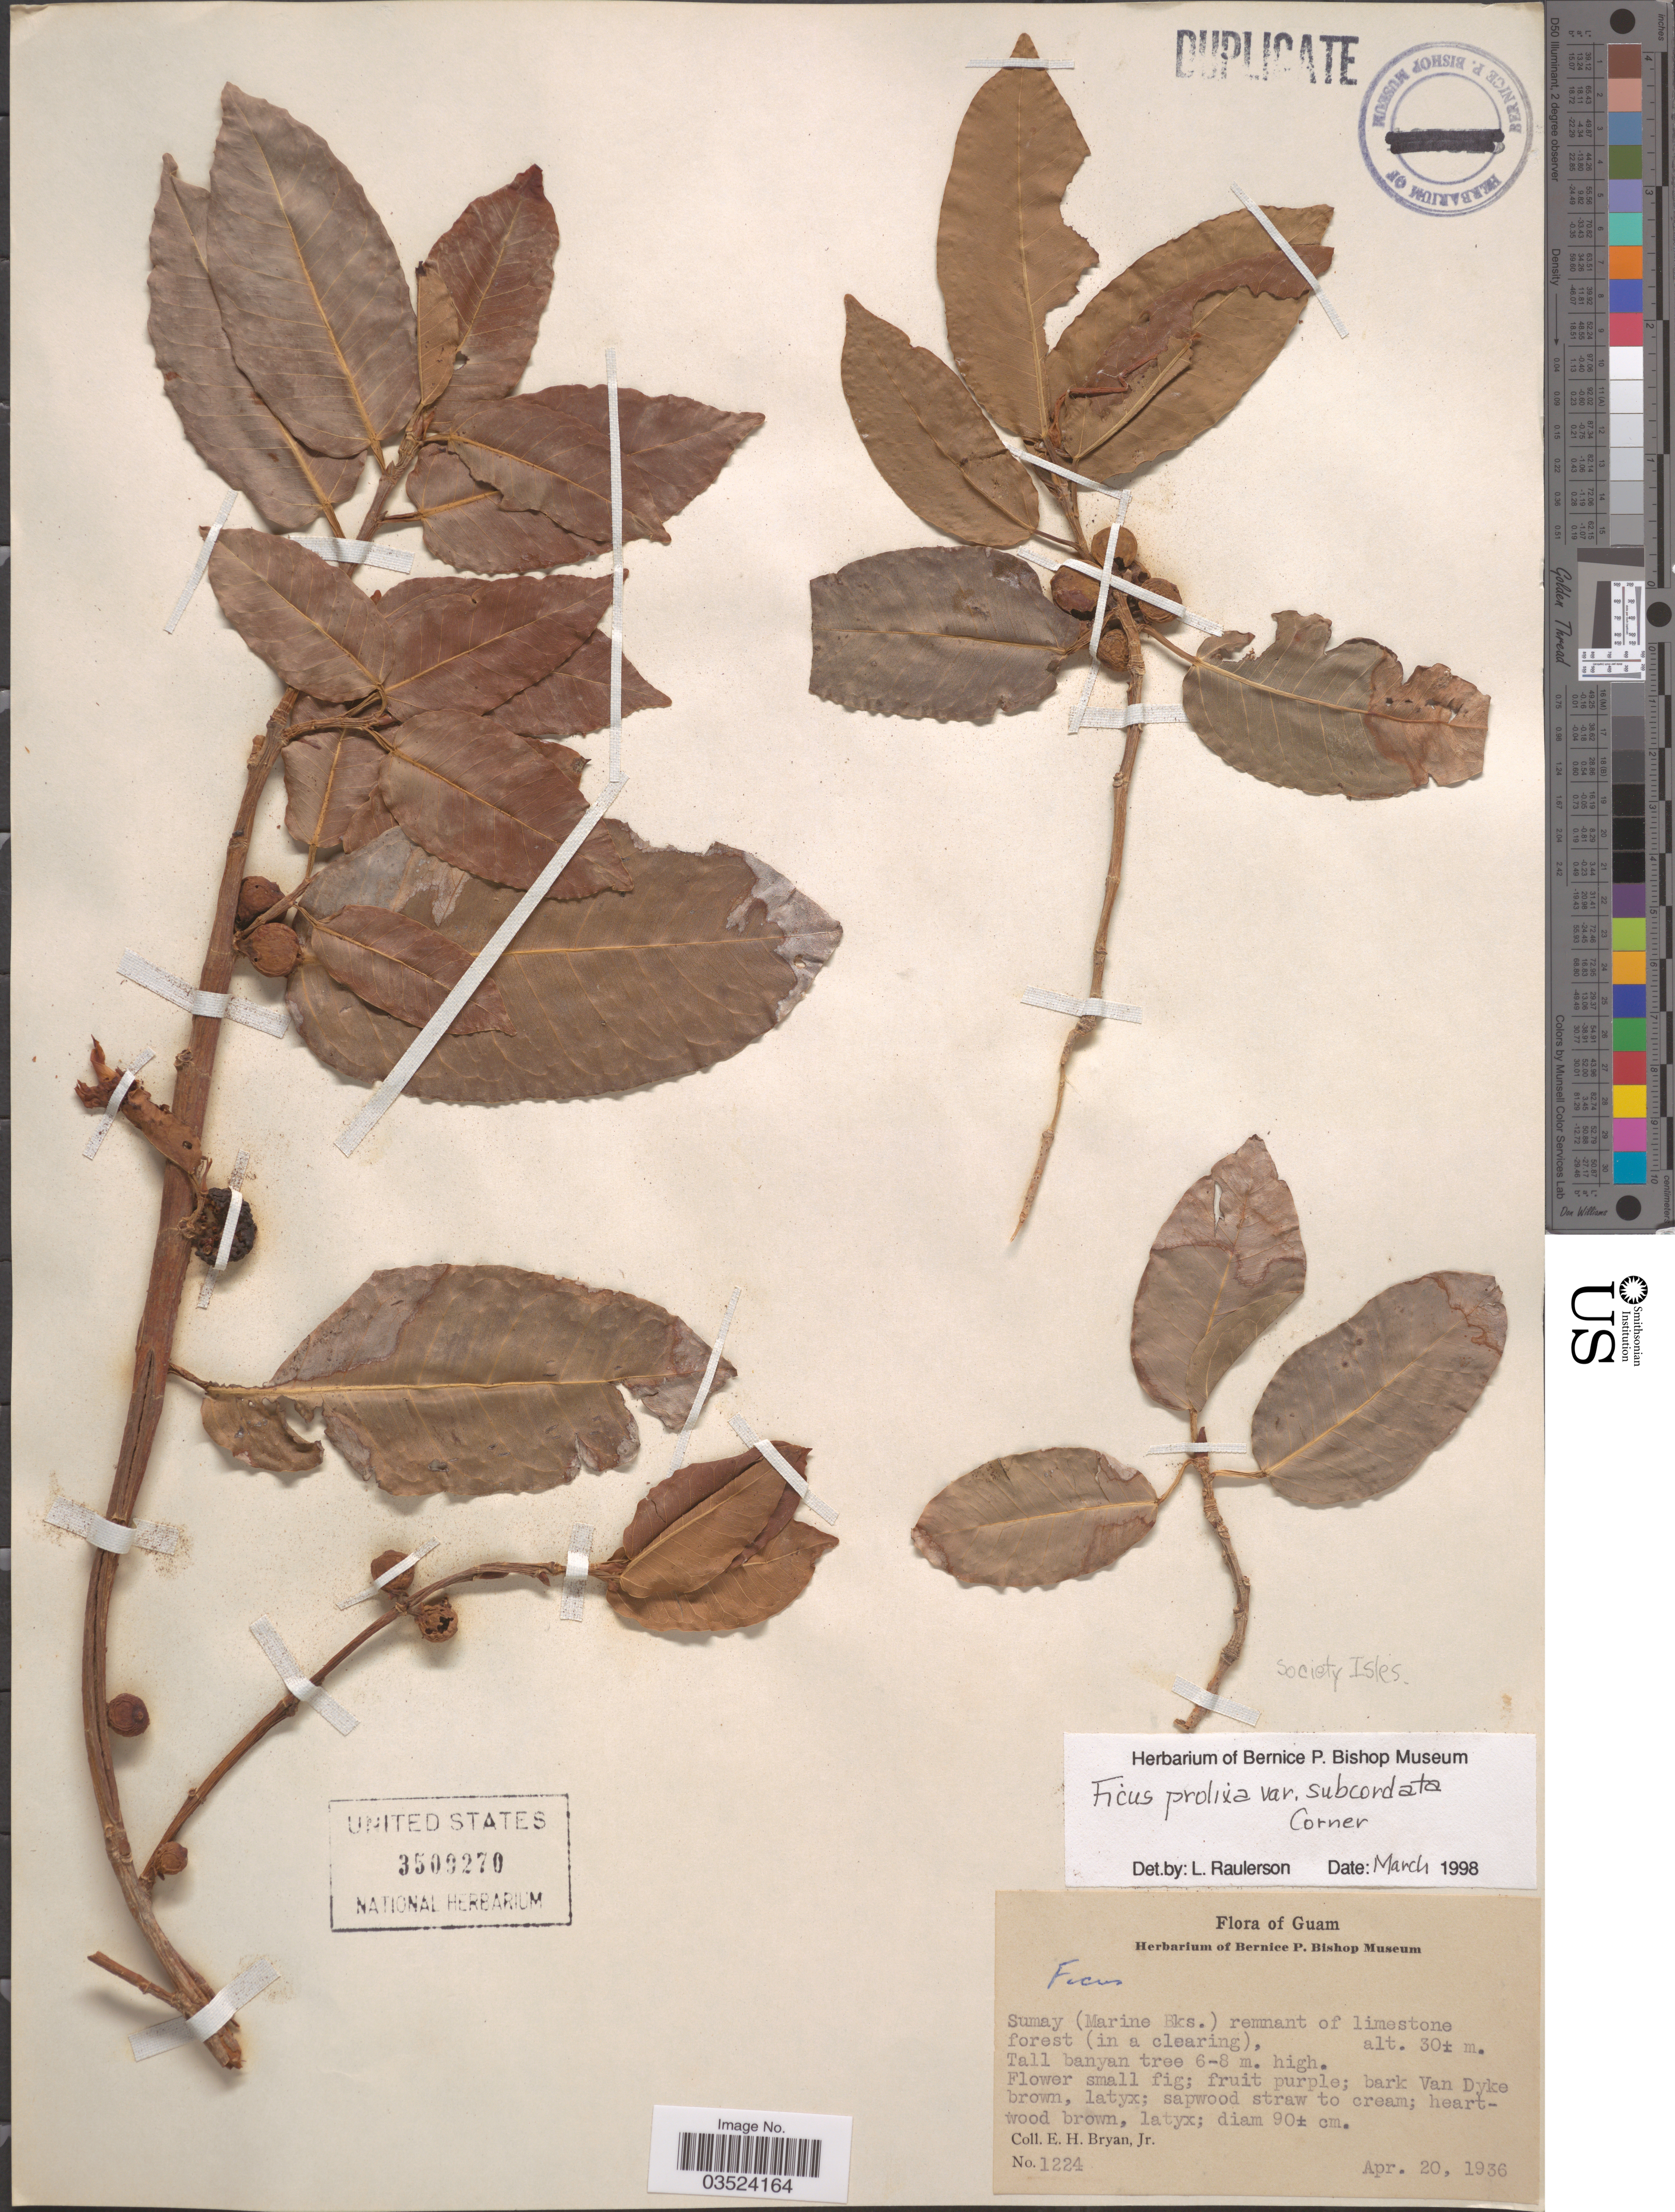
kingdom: Plantae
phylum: Tracheophyta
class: Magnoliopsida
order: Rosales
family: Moraceae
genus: Ficus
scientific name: Ficus prolixa var. subcordata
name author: Corner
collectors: E. Bryan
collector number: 1224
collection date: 1936-04-20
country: Guam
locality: Sumay (Marine Bks.). Society Isles.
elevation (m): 30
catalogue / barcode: US 3509270